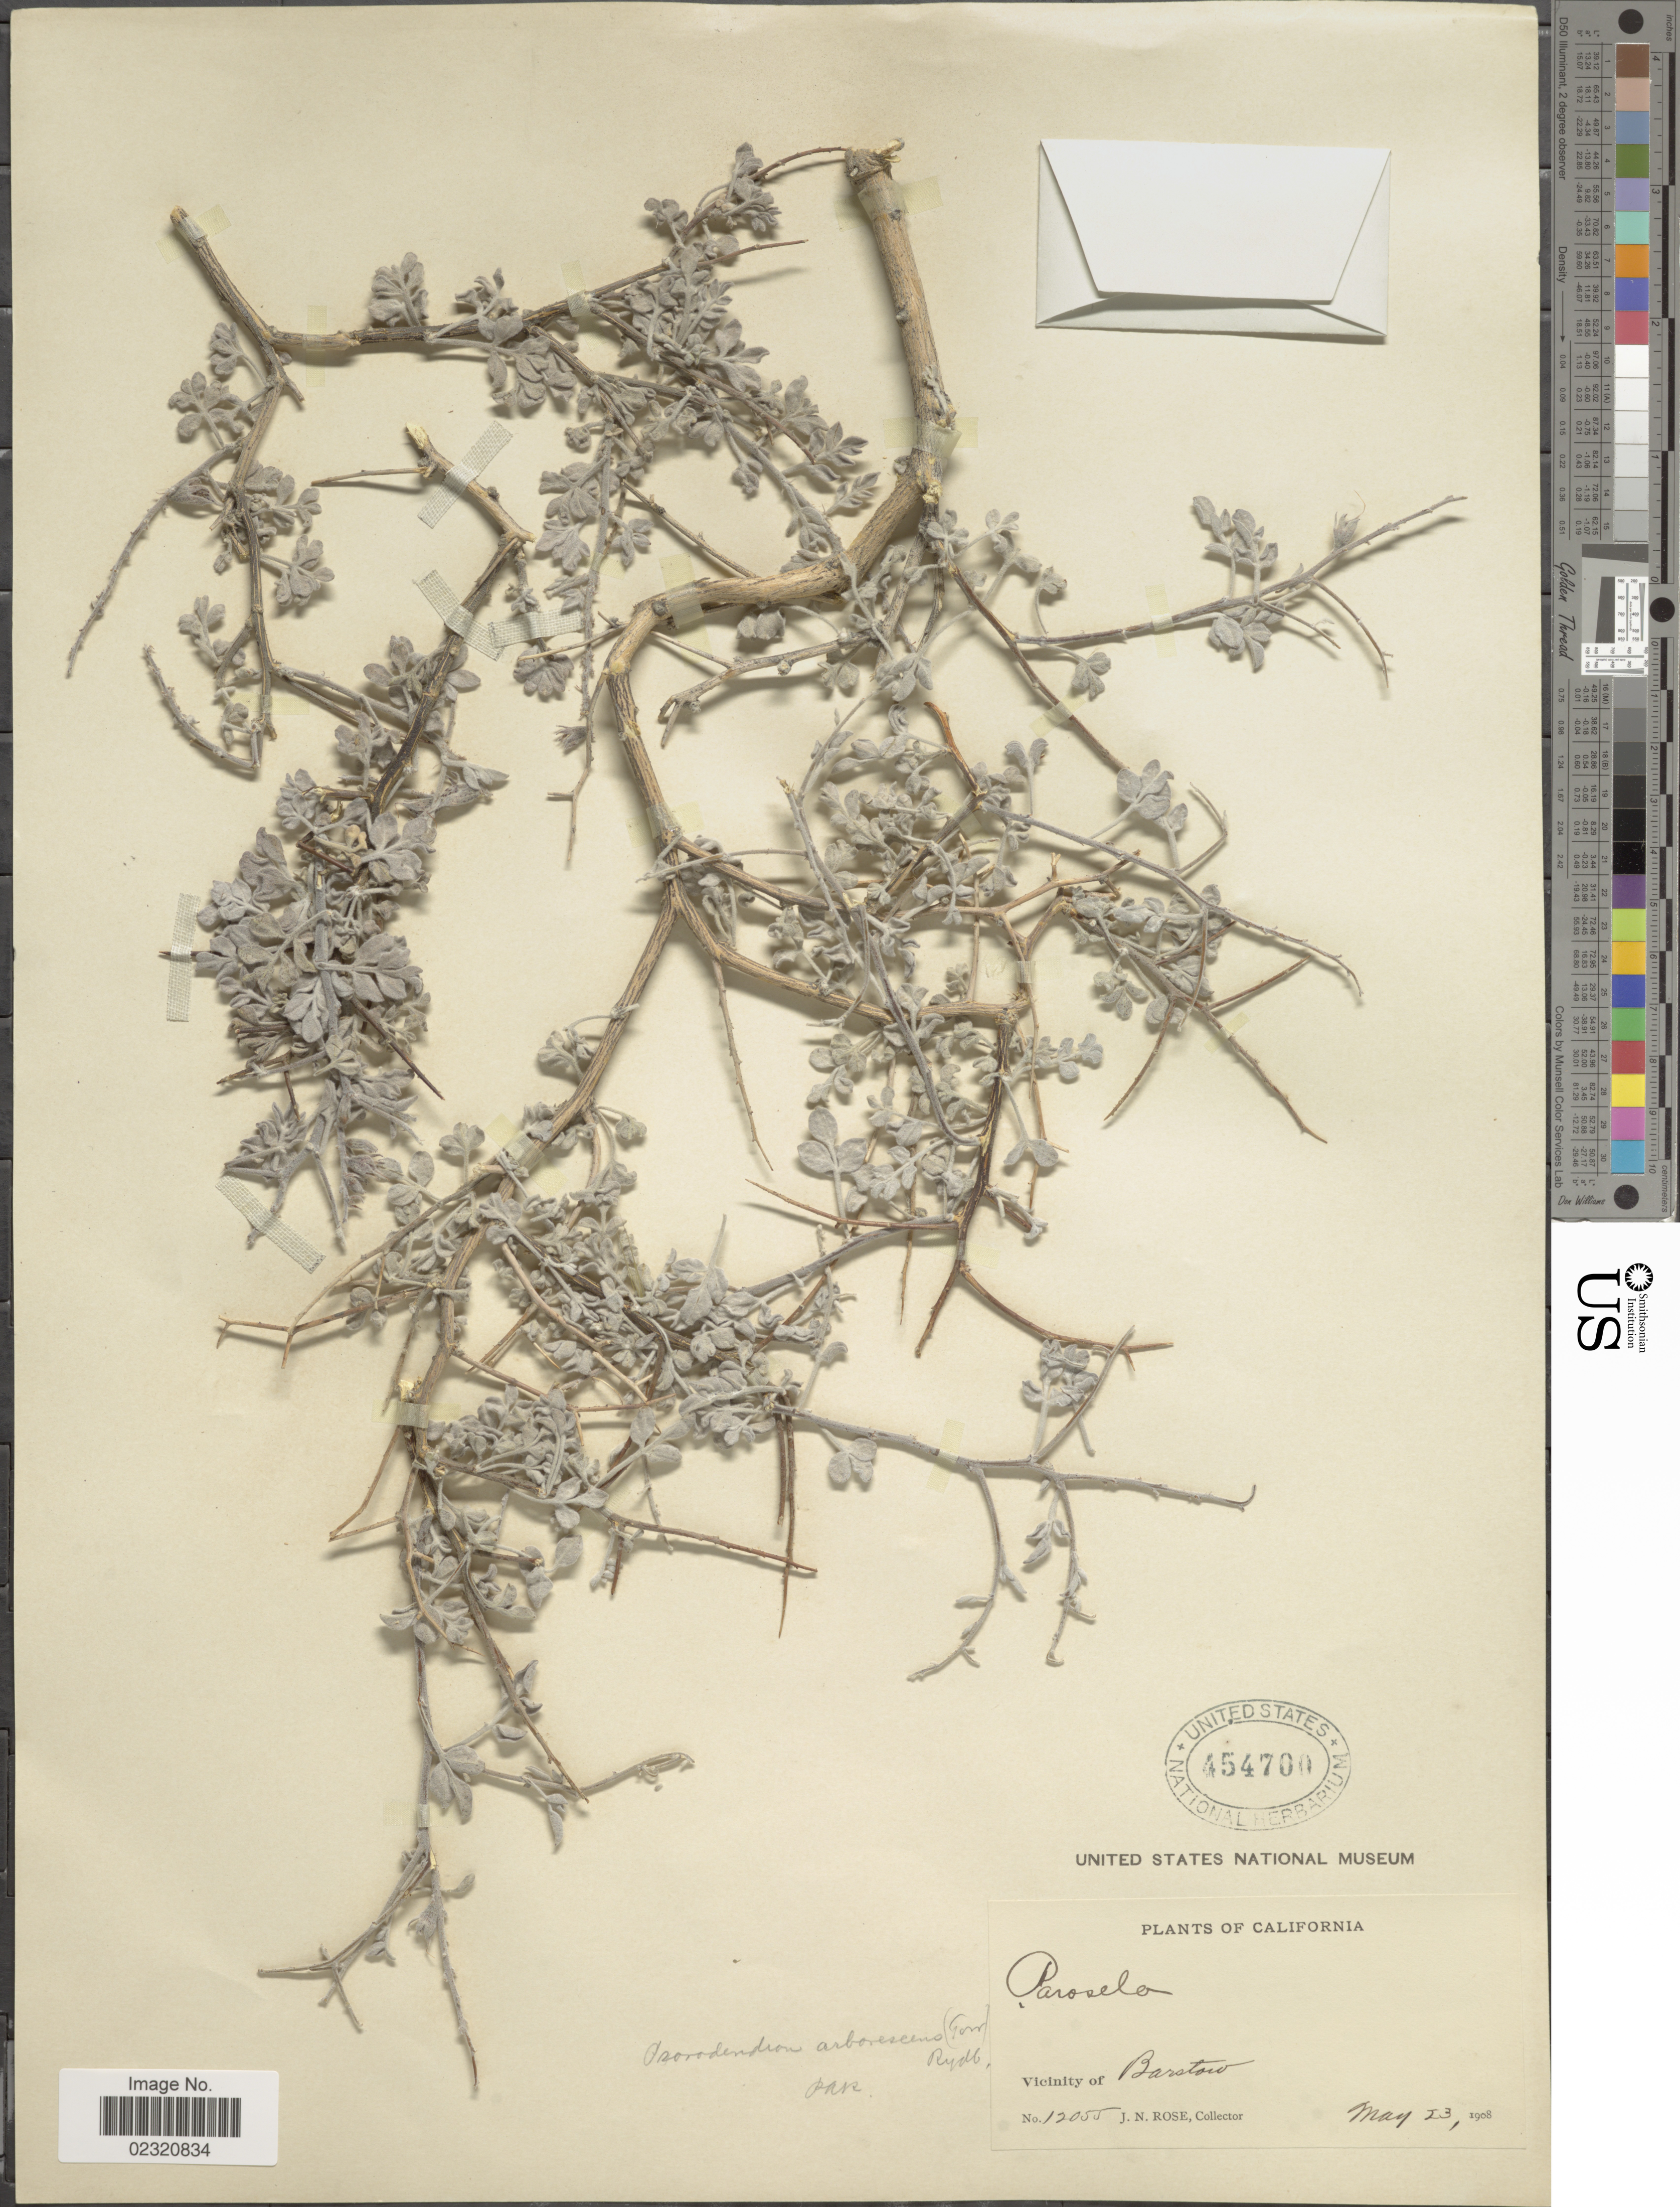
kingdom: Plantae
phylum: Tracheophyta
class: Magnoliopsida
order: Fabales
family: Fabaceae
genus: Psorothamnus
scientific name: Psorothamnus arborescens var. arborescens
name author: (Torr. ex A. Gray) Barneby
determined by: Strong, M. T., (US), Smithsonian Institution - National Museum of Natural History (UNITED STATES)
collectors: J. N. Rose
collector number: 12055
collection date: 1908-05-23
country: United States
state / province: California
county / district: San Bernardino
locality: Vicinity of Barstow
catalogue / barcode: US 454700